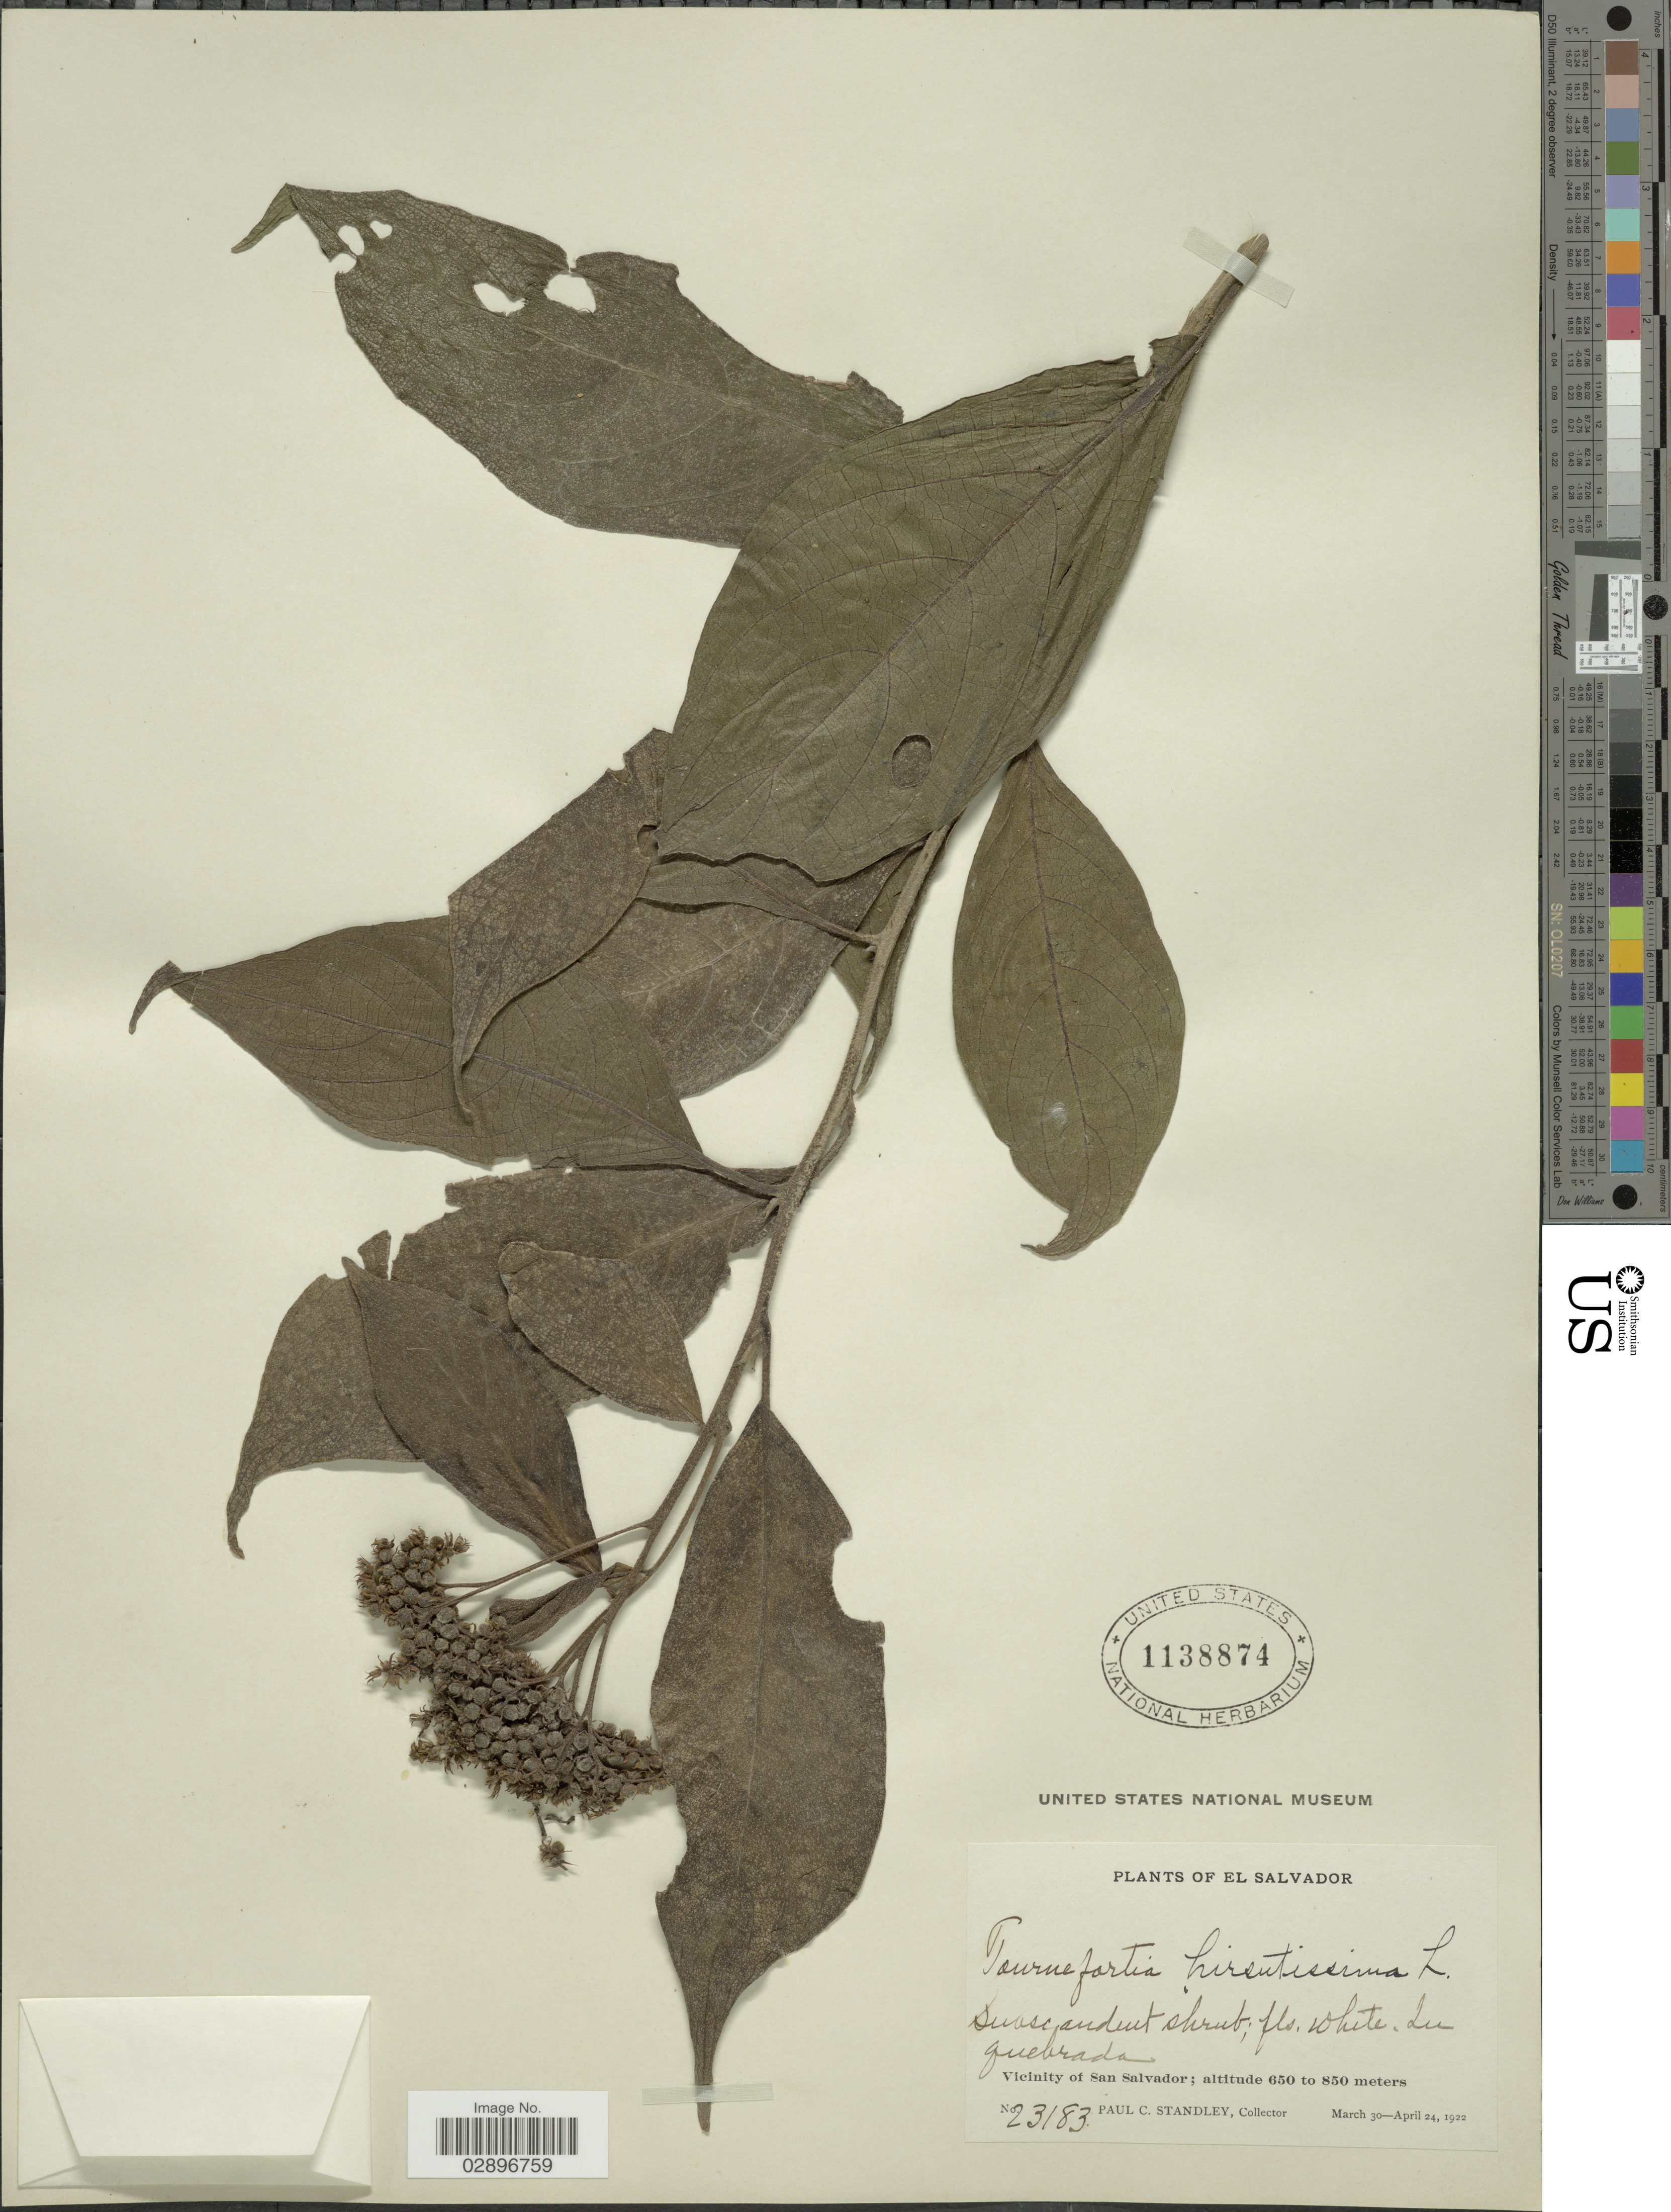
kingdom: Plantae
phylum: Tracheophyta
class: Magnoliopsida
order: Boraginales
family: Heliotropiaceae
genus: Tournefortia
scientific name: Tournefortia hirsutissima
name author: L.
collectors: P. C. Standley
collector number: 23183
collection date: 1922-03-30/1922-04-24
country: El Salvador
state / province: San Salvador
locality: Vicinity of San Salvador.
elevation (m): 650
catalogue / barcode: US 1138874